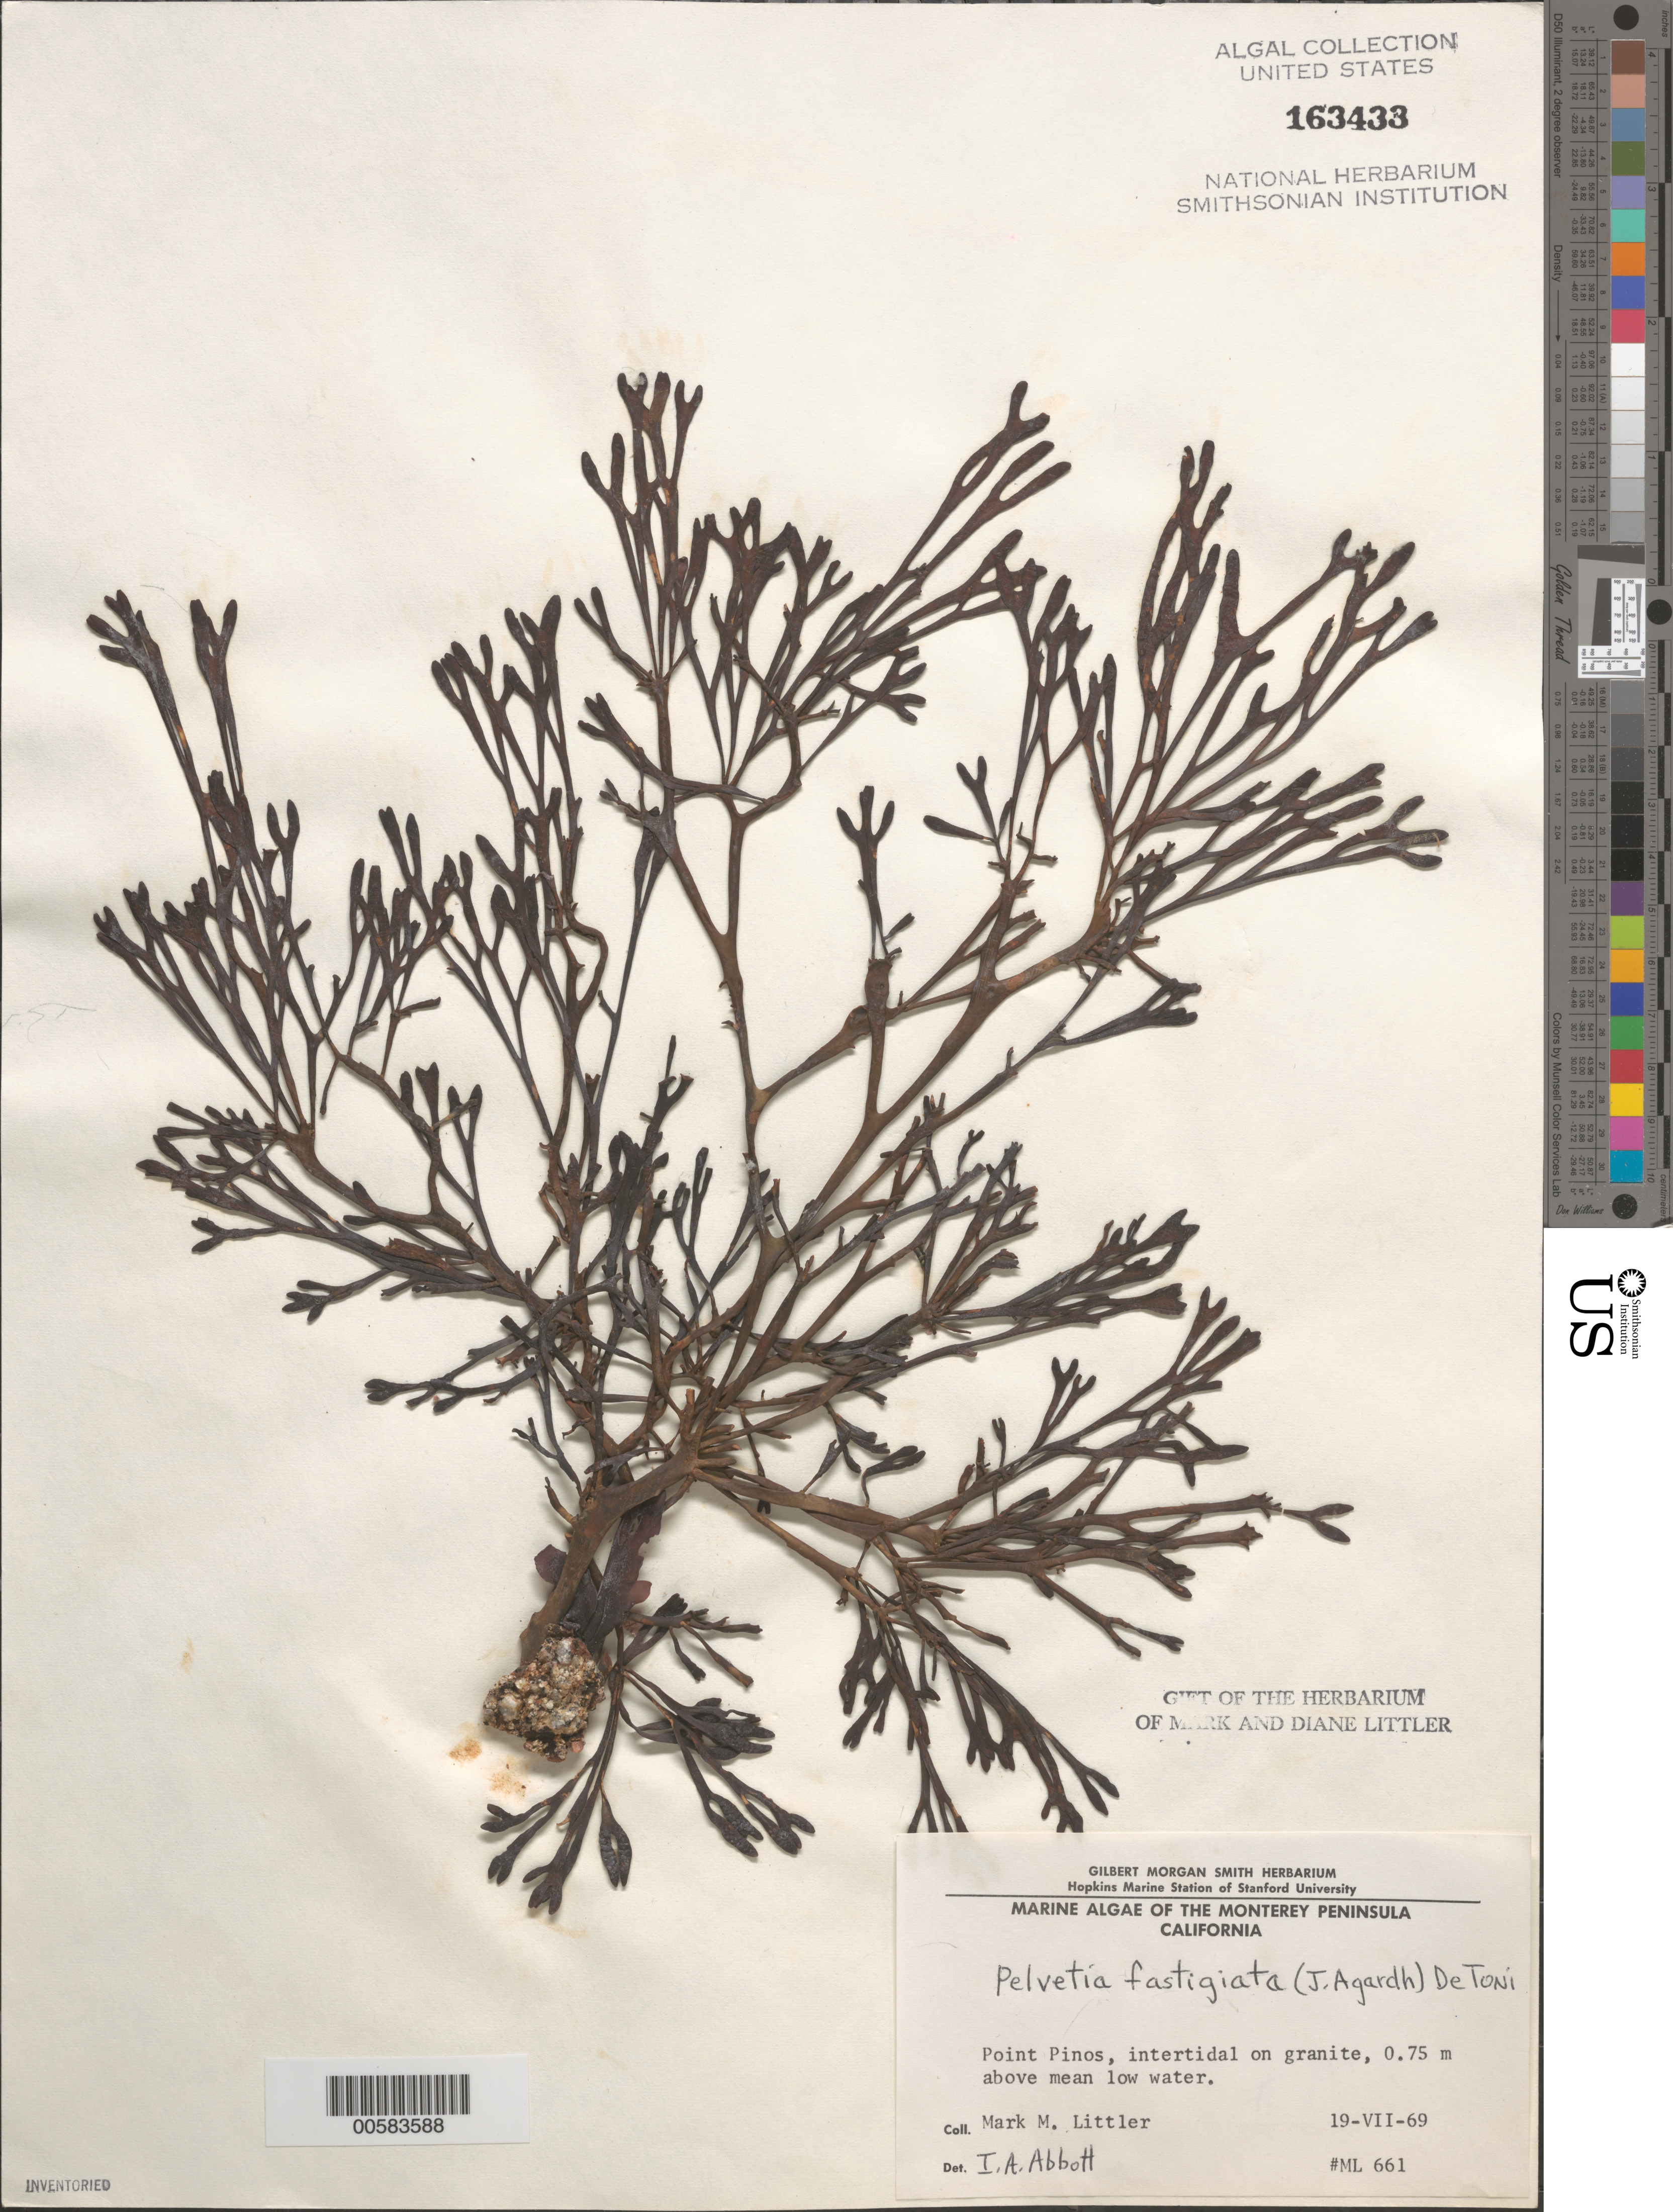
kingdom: Chromista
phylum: Ochrophyta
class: Phaeophyceae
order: Fucales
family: Fucaceae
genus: Silvetia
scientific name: Silvetia compressa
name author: (J. Agardh) E.A. Serrão et al.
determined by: Algae name updating Project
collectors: M. M. Littler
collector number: ML 661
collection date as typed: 19 Jul 1969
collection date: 1969-07-19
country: United States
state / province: California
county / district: Monterey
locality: Point Pinos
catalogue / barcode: US 163433